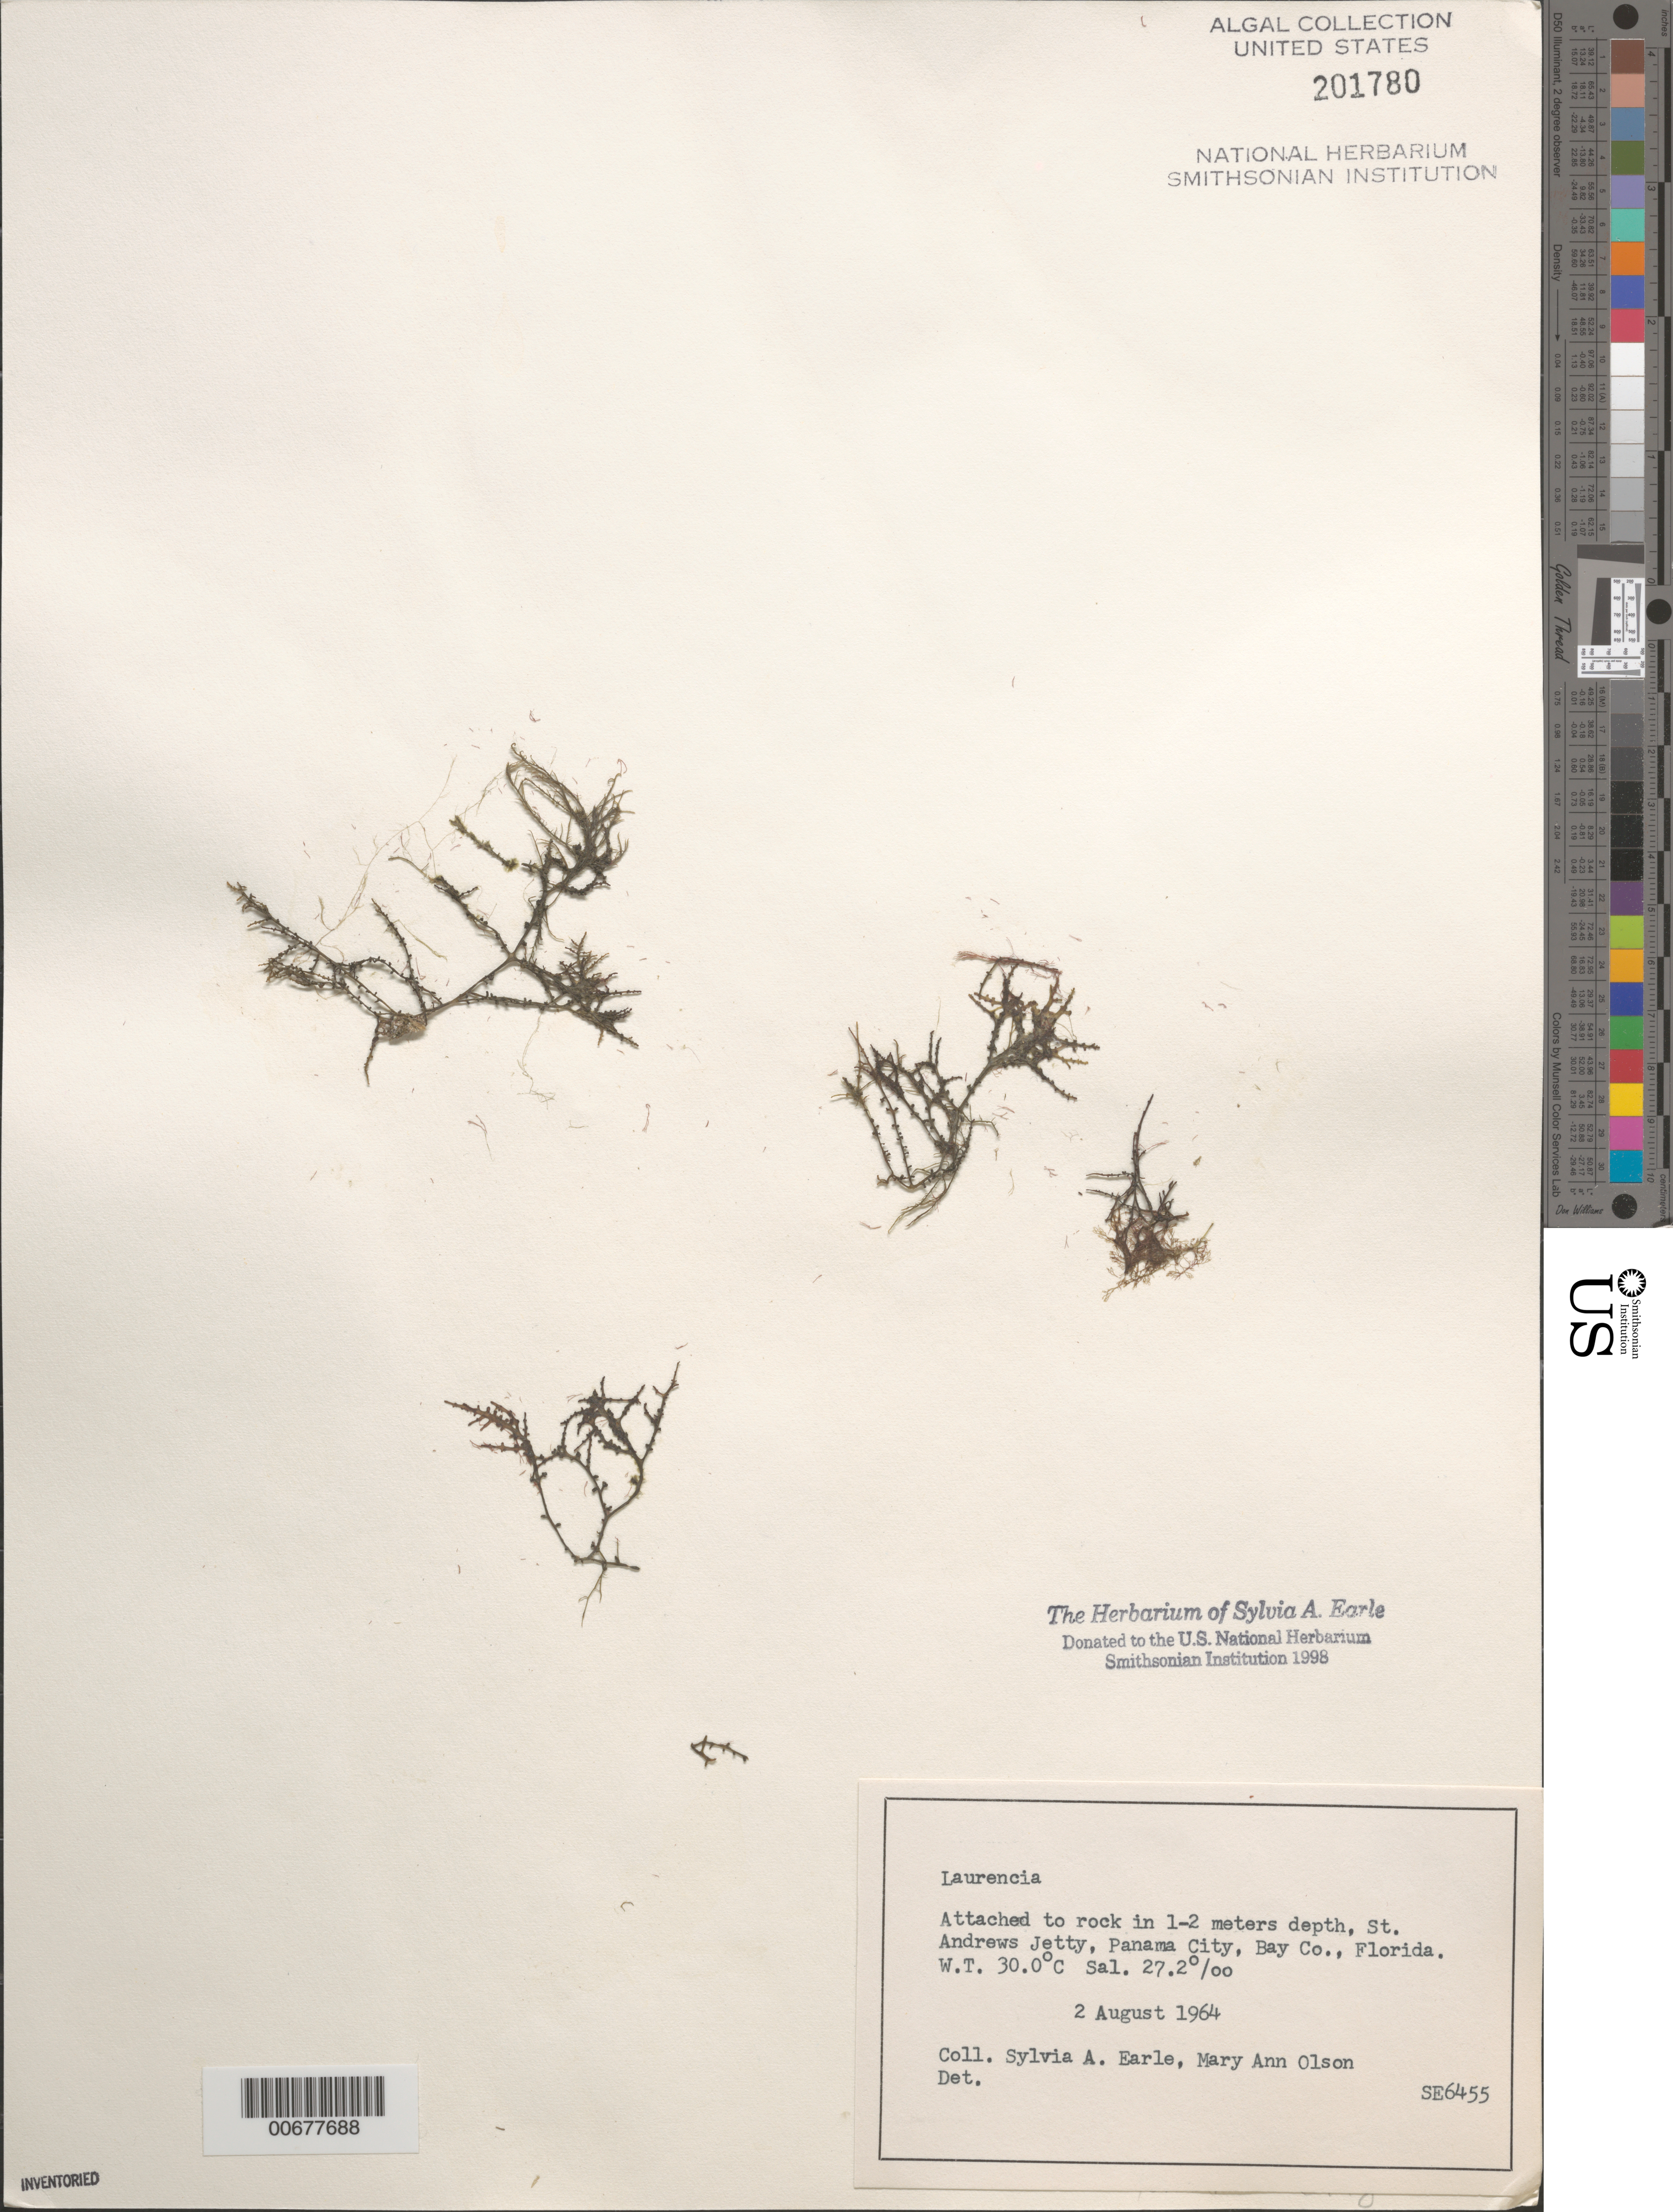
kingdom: Plantae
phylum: Rhodophyta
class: Florideophyceae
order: Ceramiales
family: Rhodomelaceae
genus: Laurencia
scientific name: Laurencia sp.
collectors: S. A. Earle & M. Olson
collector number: SE 6455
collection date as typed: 02 Aug 1964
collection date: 1964-08-02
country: United States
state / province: Florida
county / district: Bay County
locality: St. Andrews Jetty, Panama City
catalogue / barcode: US 201780